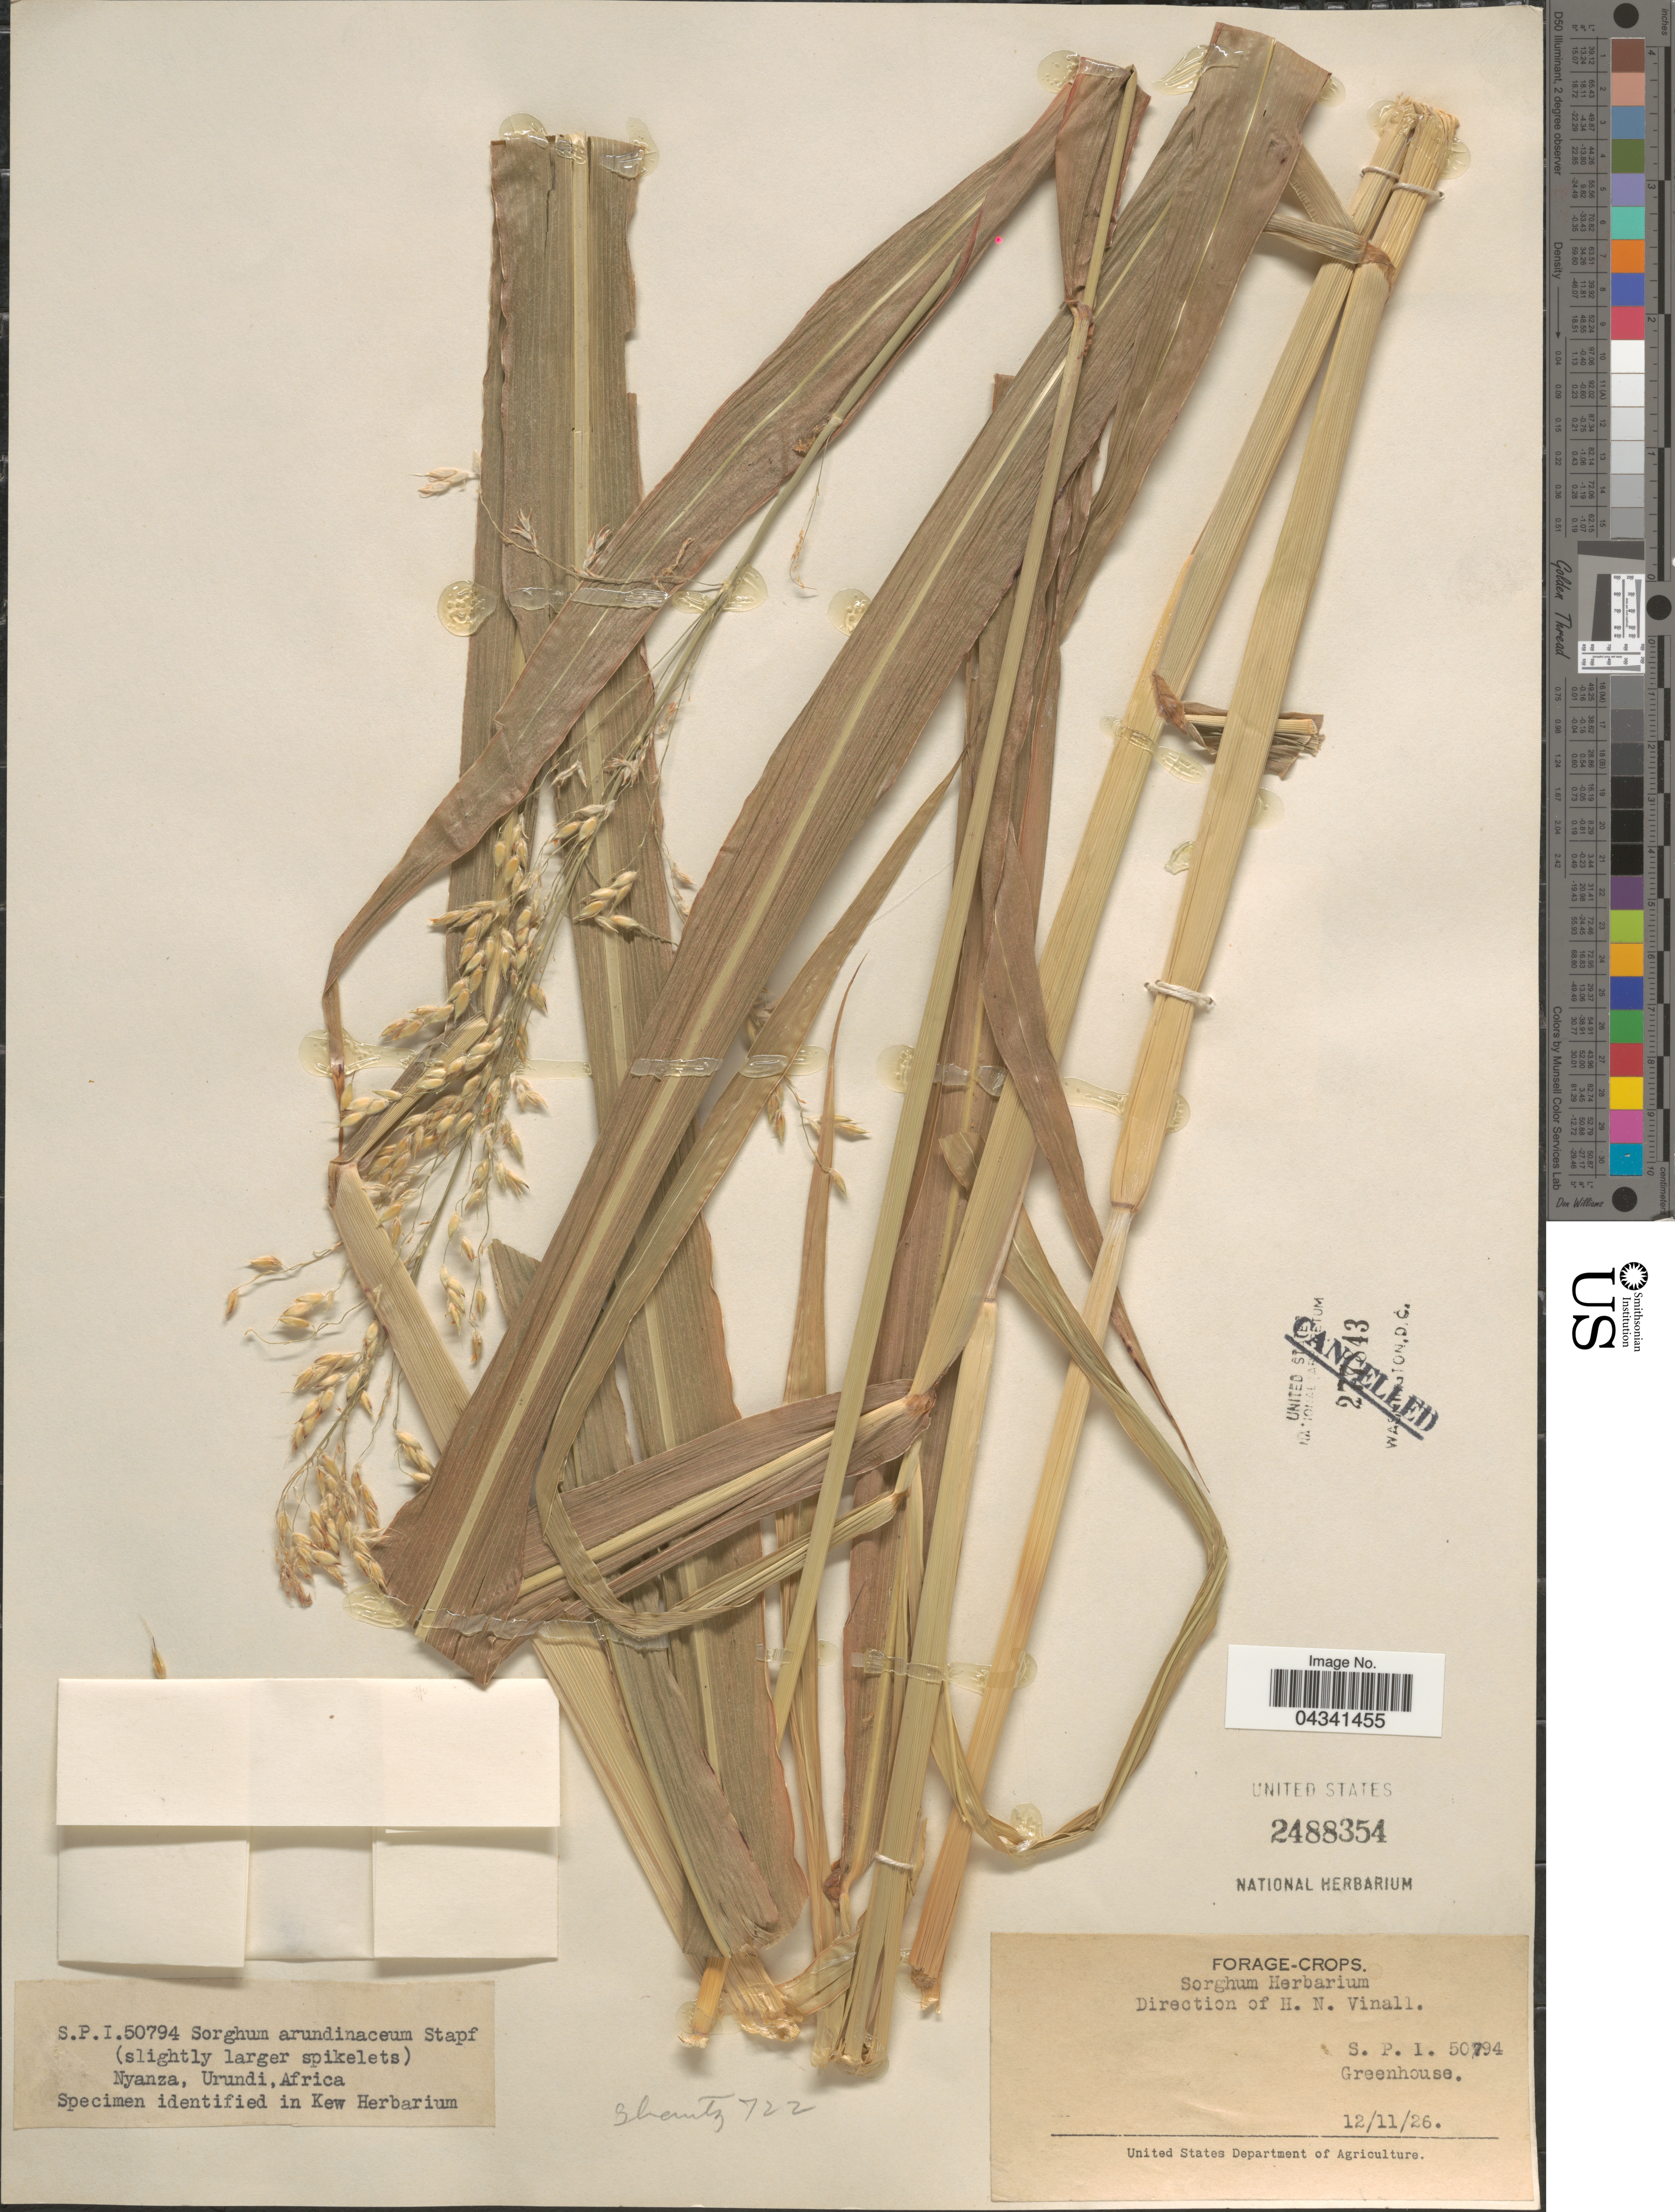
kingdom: Plantae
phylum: Tracheophyta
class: Liliopsida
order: Poales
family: Poaceae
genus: Sorghum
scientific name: Sorghum arundinaceum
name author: (Desv.) Stapf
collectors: H. Shantz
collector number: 722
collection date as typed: Transcribed d/m/y: 12/11/26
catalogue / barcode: US 2488354